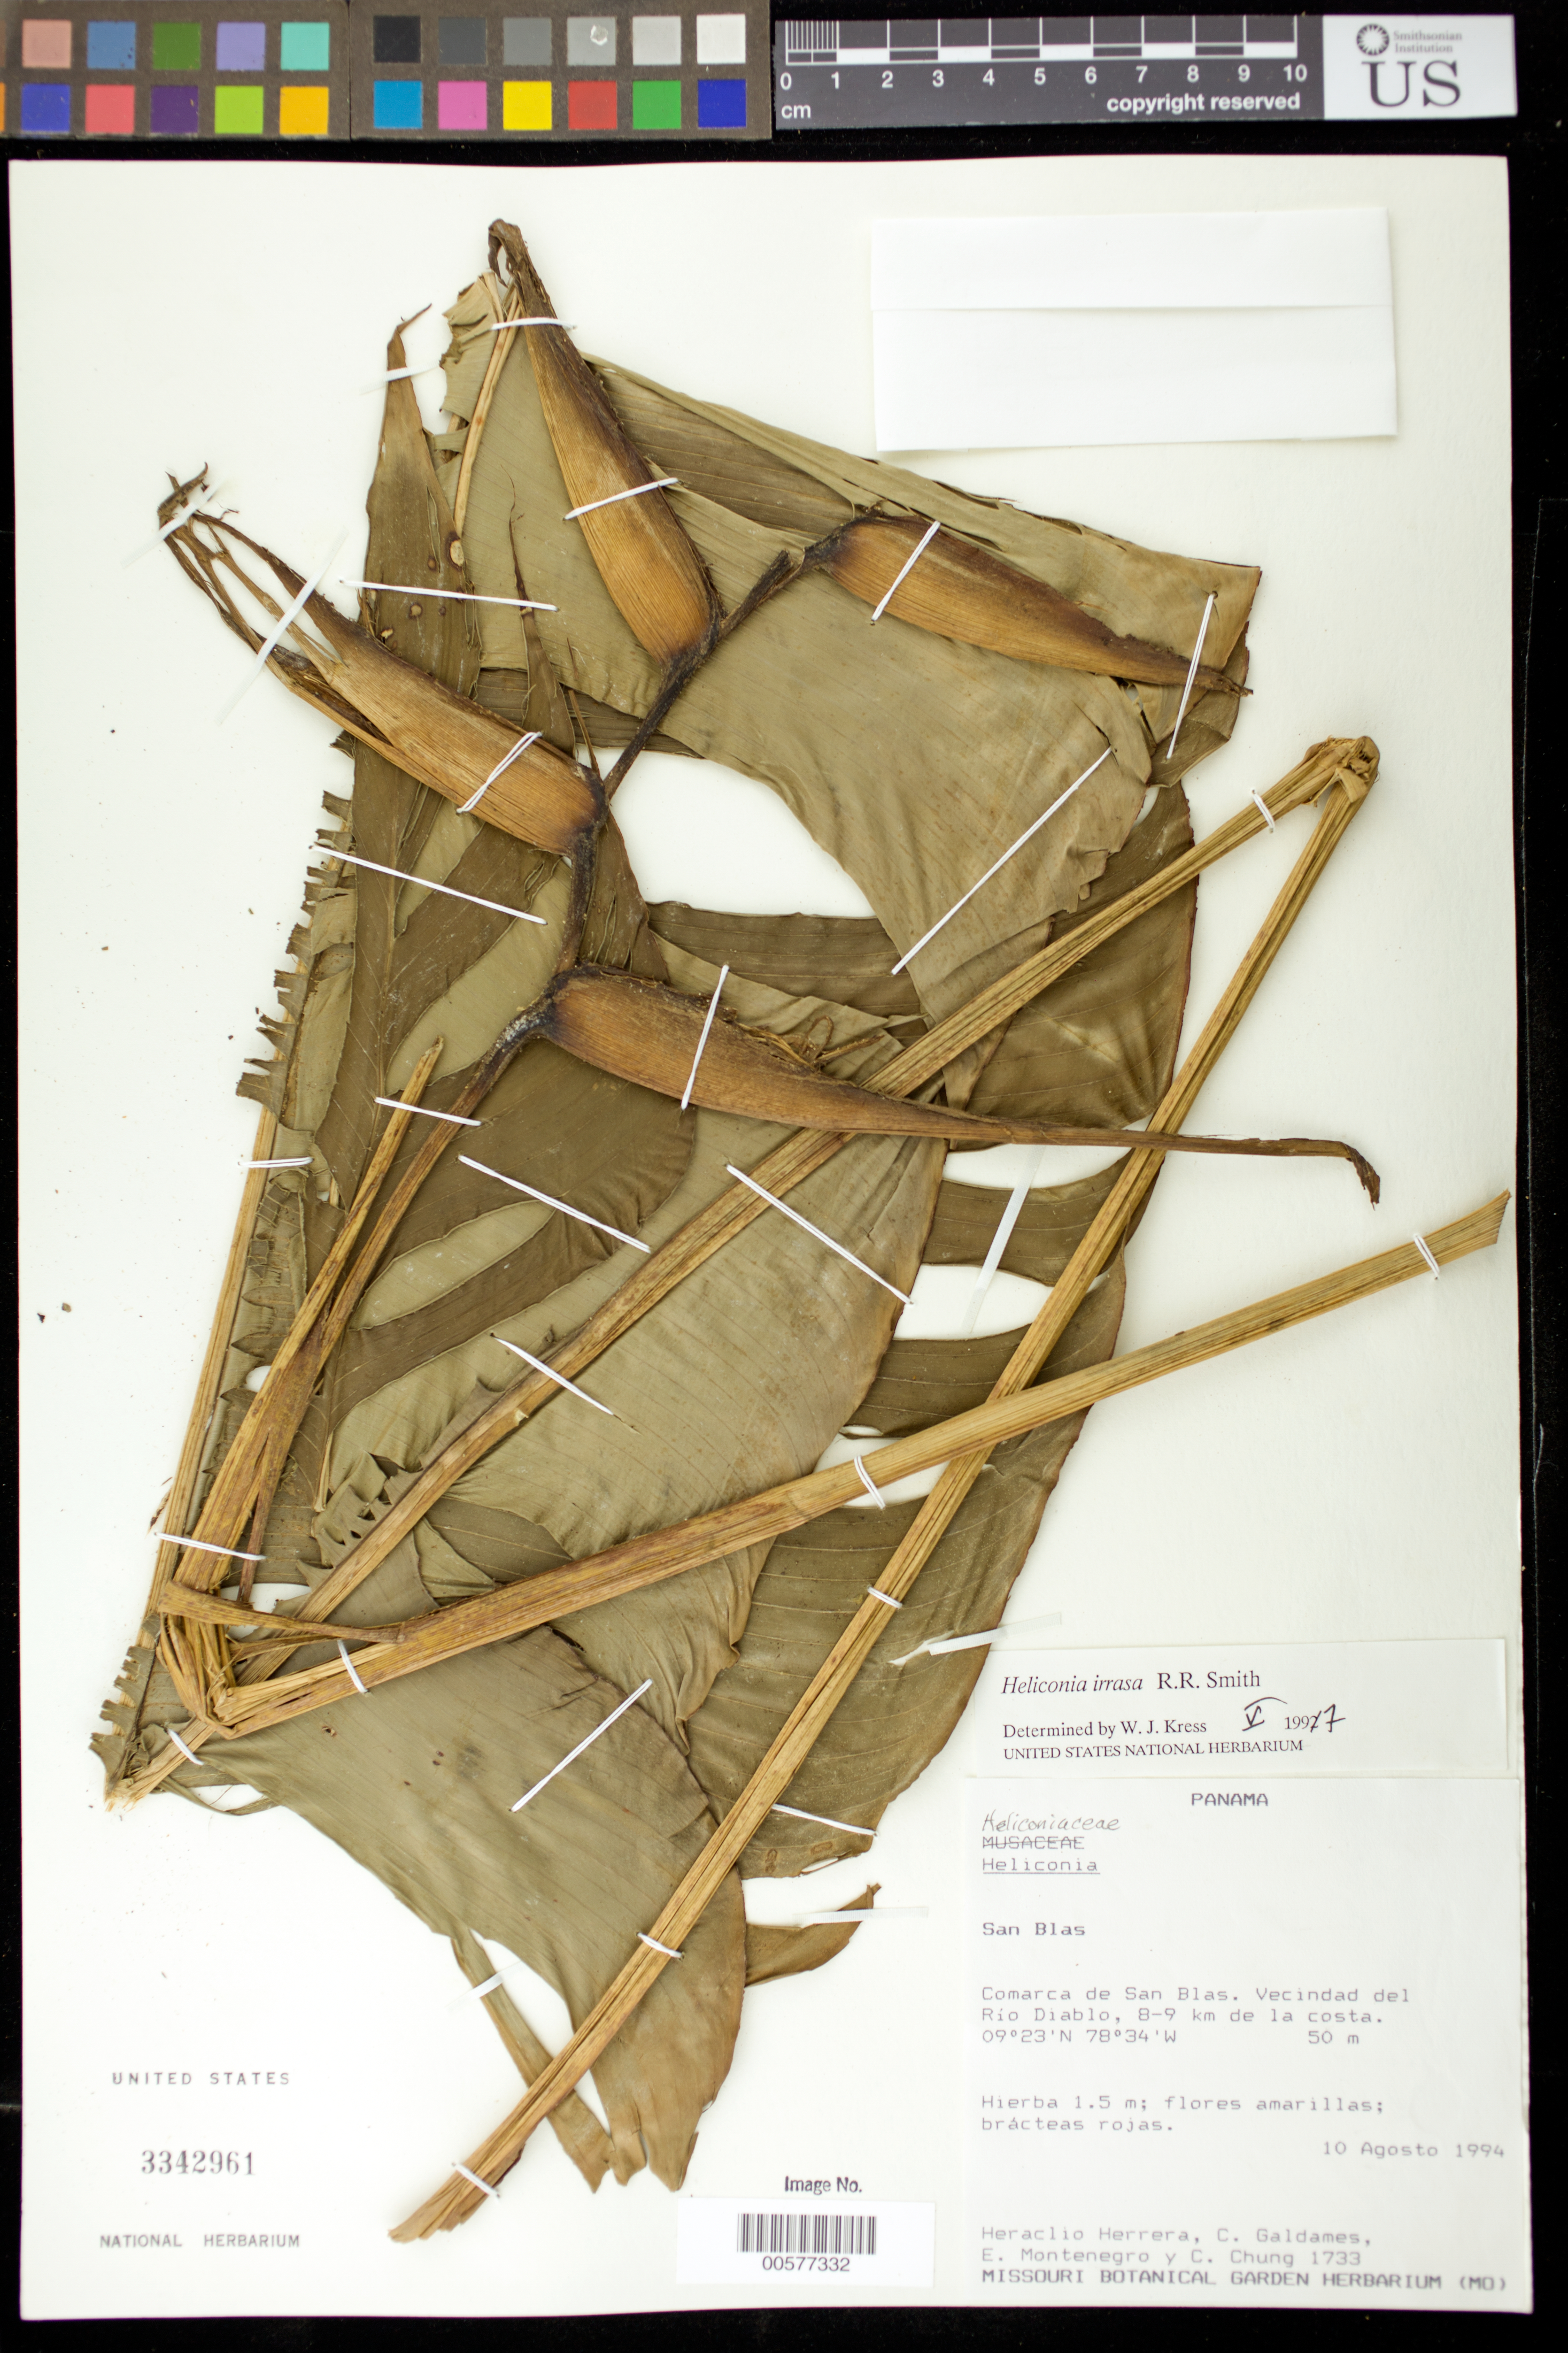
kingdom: Plantae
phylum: Tracheophyta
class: Liliopsida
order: Zingiberales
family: Heliconiaceae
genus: Heliconia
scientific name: Heliconia irrasa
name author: Lane ex R.R. Sm.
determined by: Kress, W. J., (US), Smithsonian Institution - National Museum of Natural History (UNITED STATES)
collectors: H. Herrera, C. Galdames, E. Montenegro & C. Chung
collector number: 1733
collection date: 1994-08-10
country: Panama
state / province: Kuna Yala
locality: Region of San Blas, near Rio Diablo, 8-9 km from the coast.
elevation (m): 50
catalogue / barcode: US 3342961